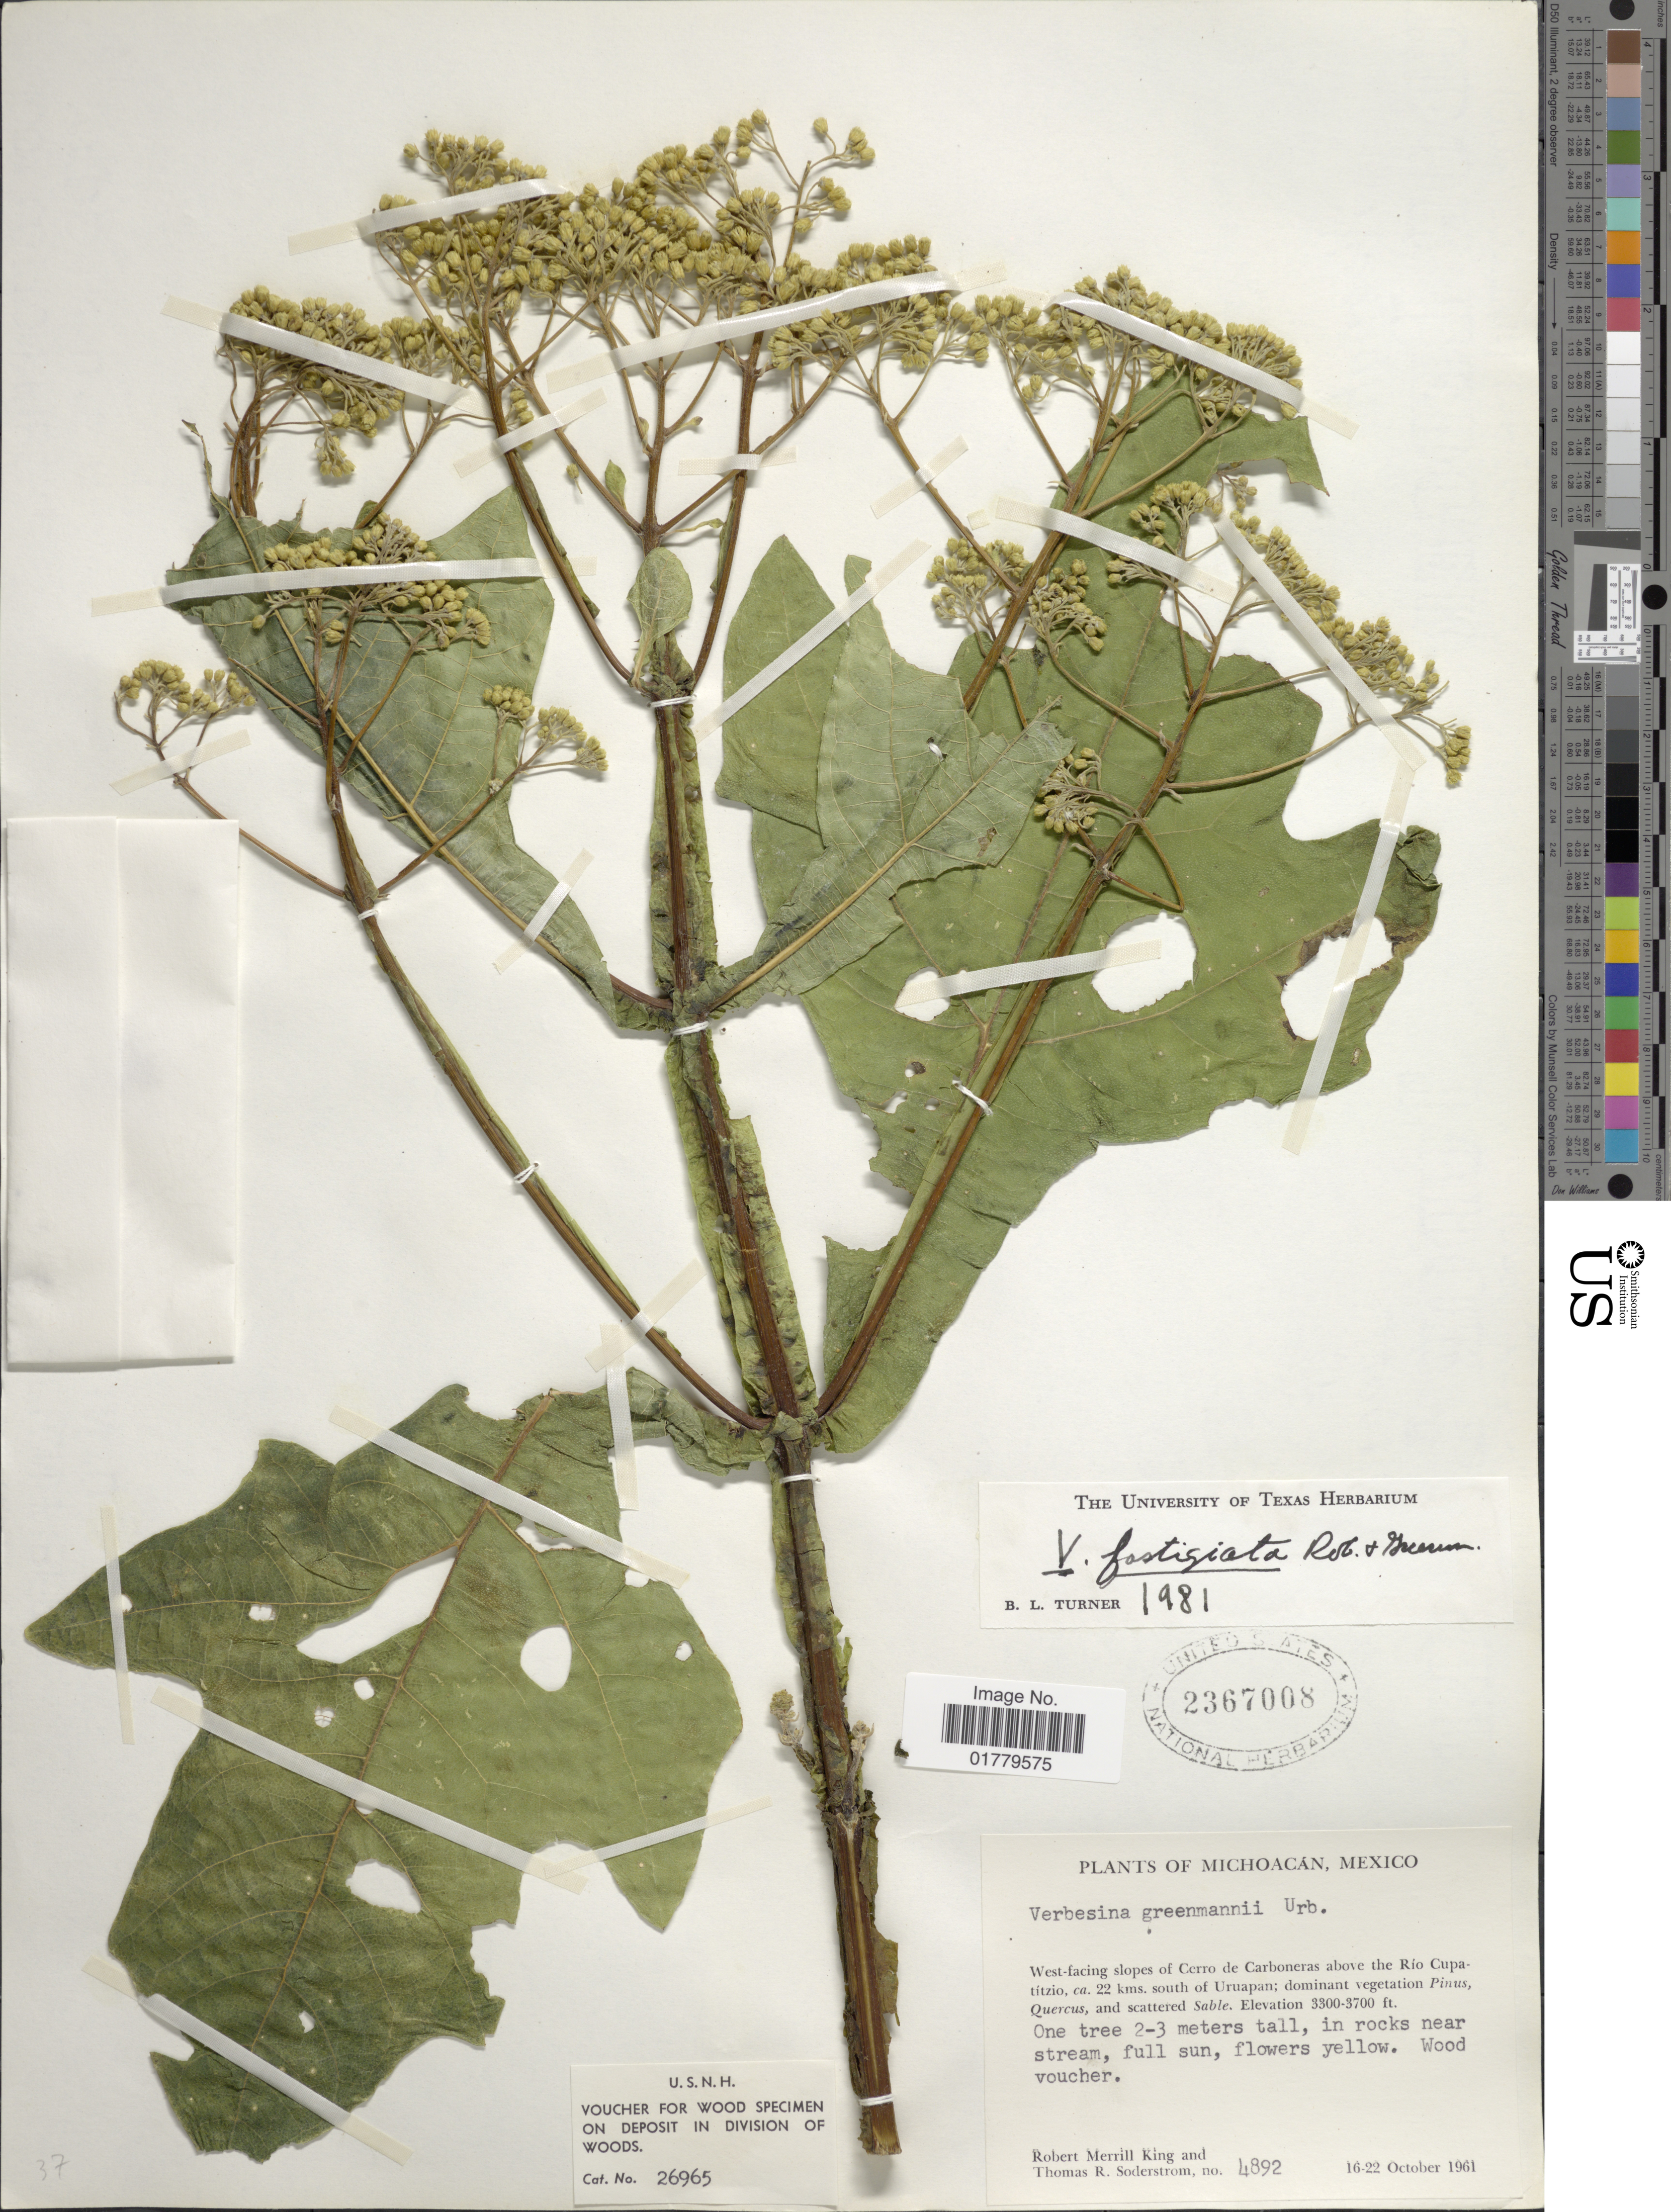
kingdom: Plantae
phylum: Tracheophyta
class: Magnoliopsida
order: Asterales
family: Asteraceae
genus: Verbesina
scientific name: Verbesina fastigiata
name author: B.L. Rob. & Greenm.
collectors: R. M. King & T. R. Soderstrom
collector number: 4892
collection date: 1961-10-16/1961-10-22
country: Mexico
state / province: Michoacán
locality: West-facing slopes of Cerro de Carboneras above the Rio Cupatitzio, ca. 22 kms. south of Uruapan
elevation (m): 1006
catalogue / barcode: US 2367008